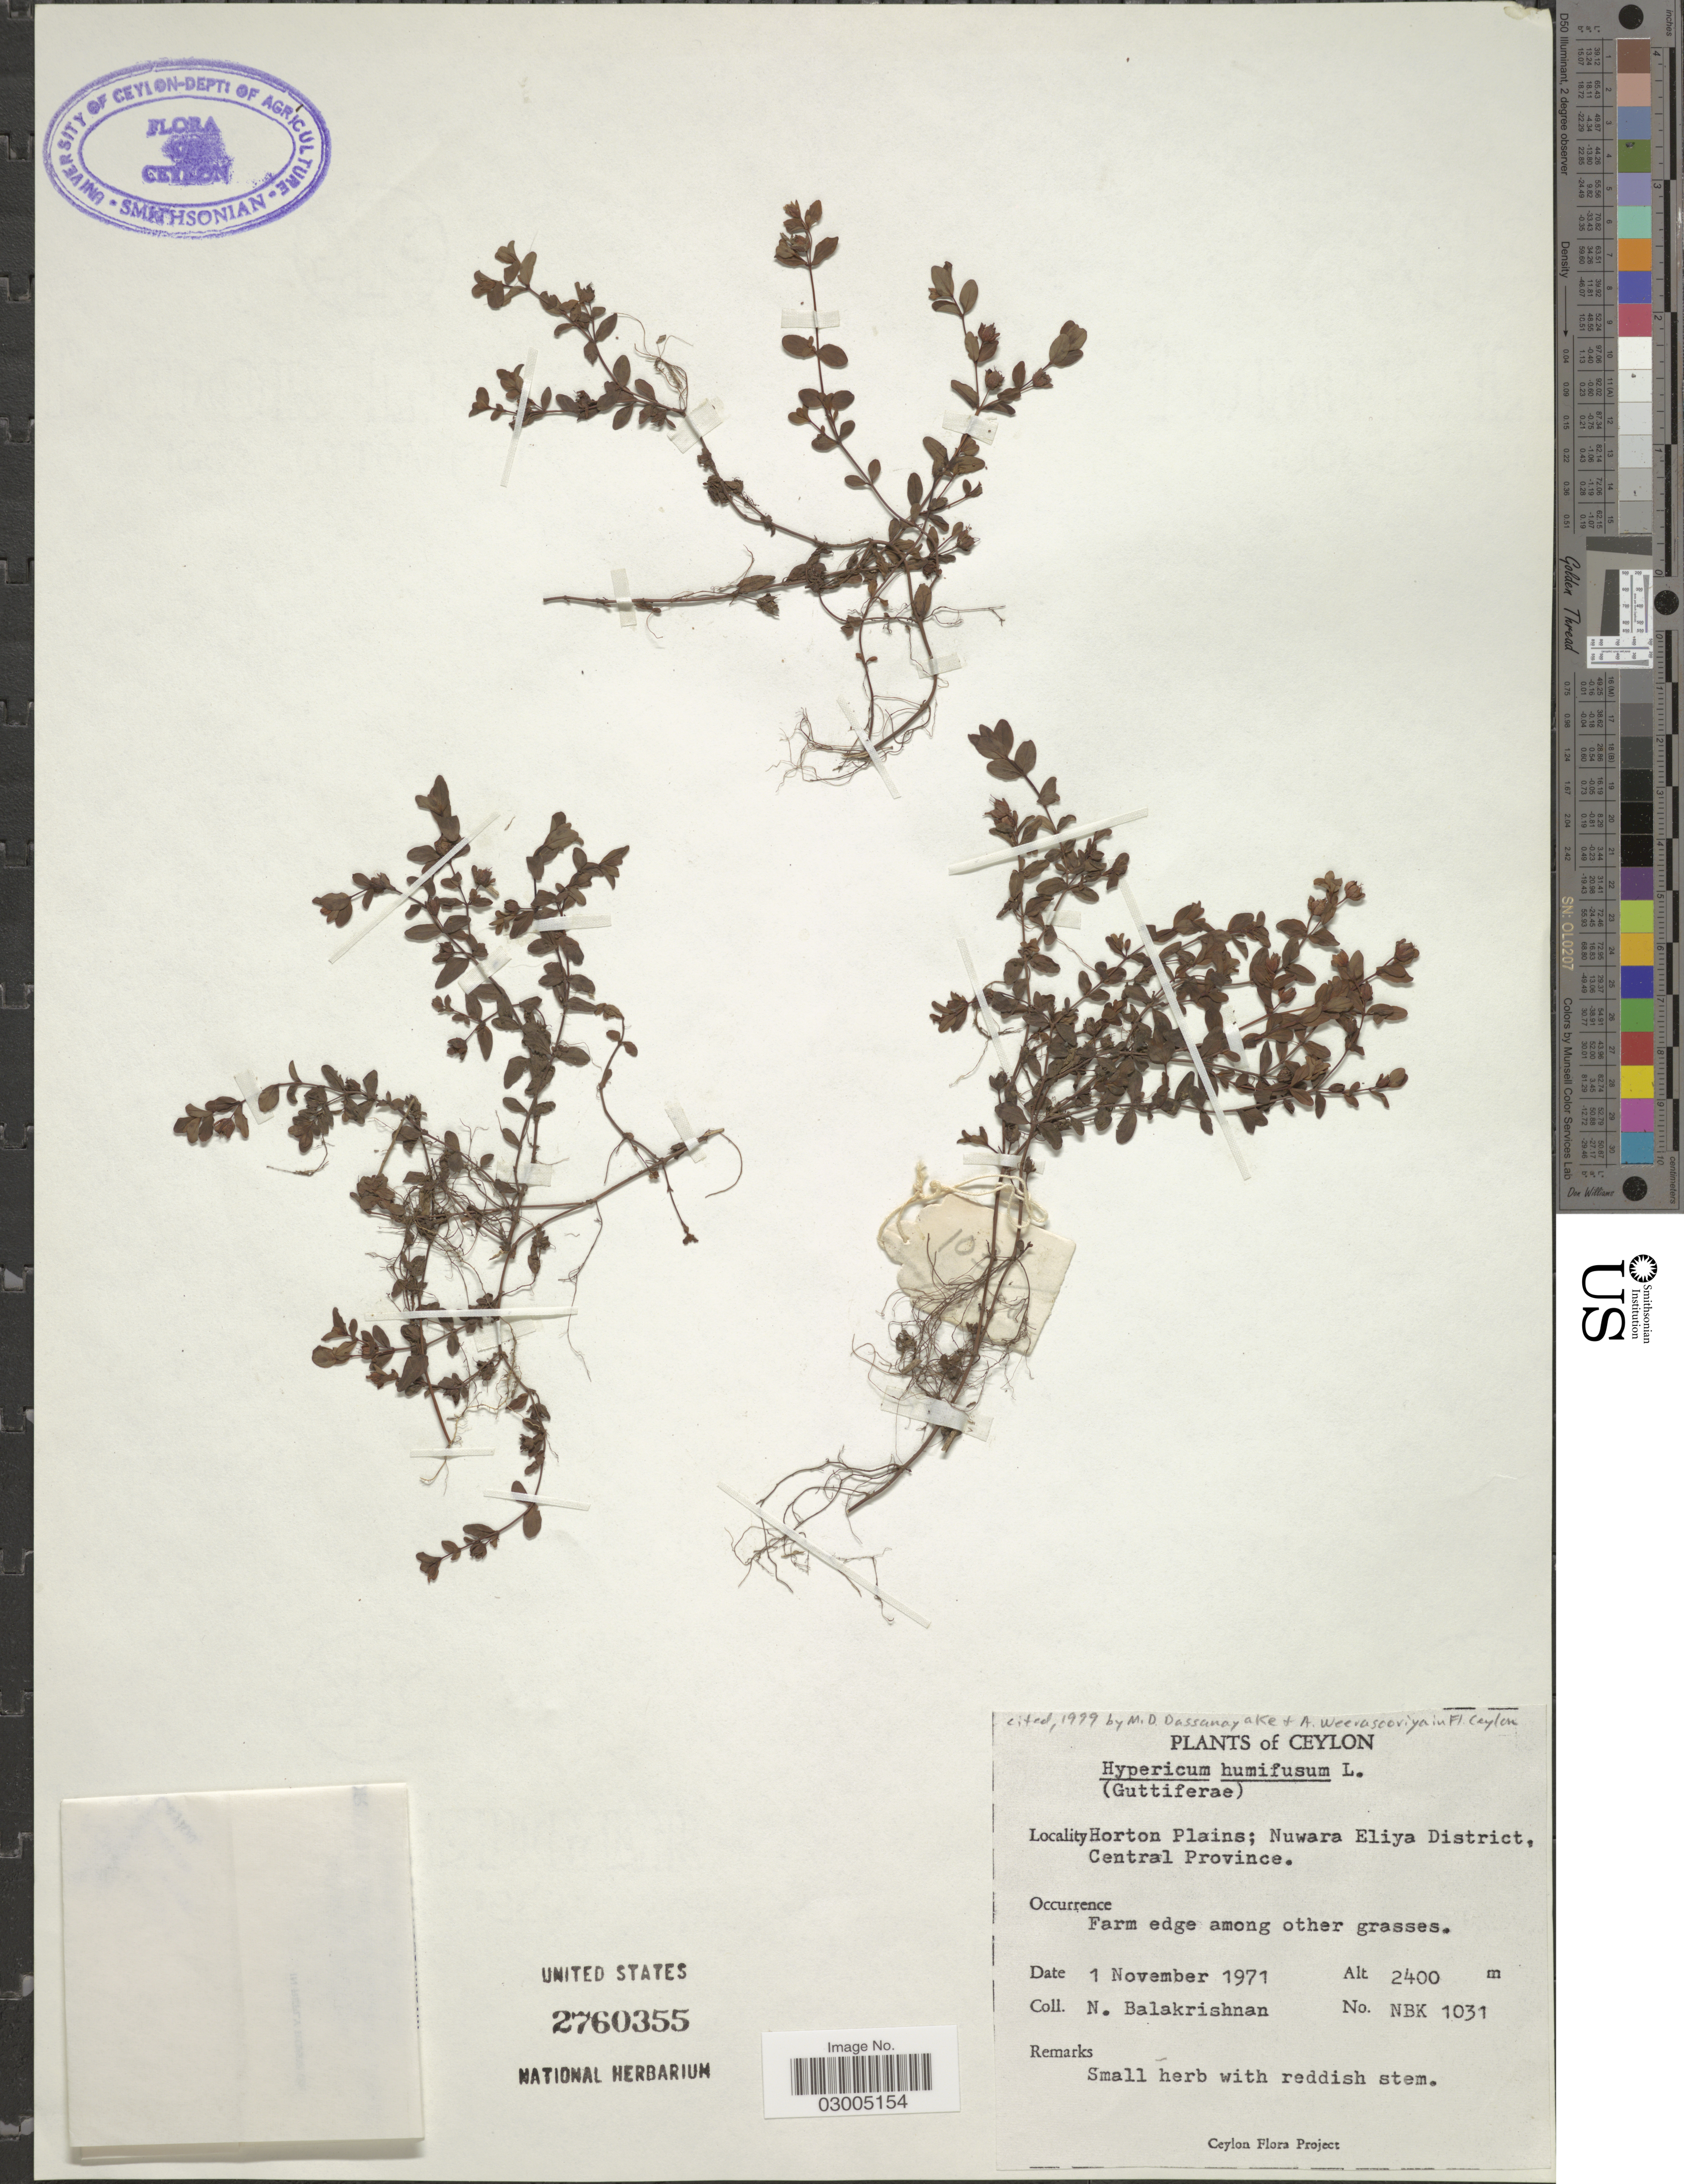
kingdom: Plantae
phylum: Tracheophyta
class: Magnoliopsida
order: Malpighiales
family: Hypericaceae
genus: Hypericum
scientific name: Hypericum humifusum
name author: L.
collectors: N. Balakrishnan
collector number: NBK 1031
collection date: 1971-11-01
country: Sri Lanka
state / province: Central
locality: Ceylon. Horton Plains; Nuwara Eliya District.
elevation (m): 2400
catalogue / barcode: US 2760355